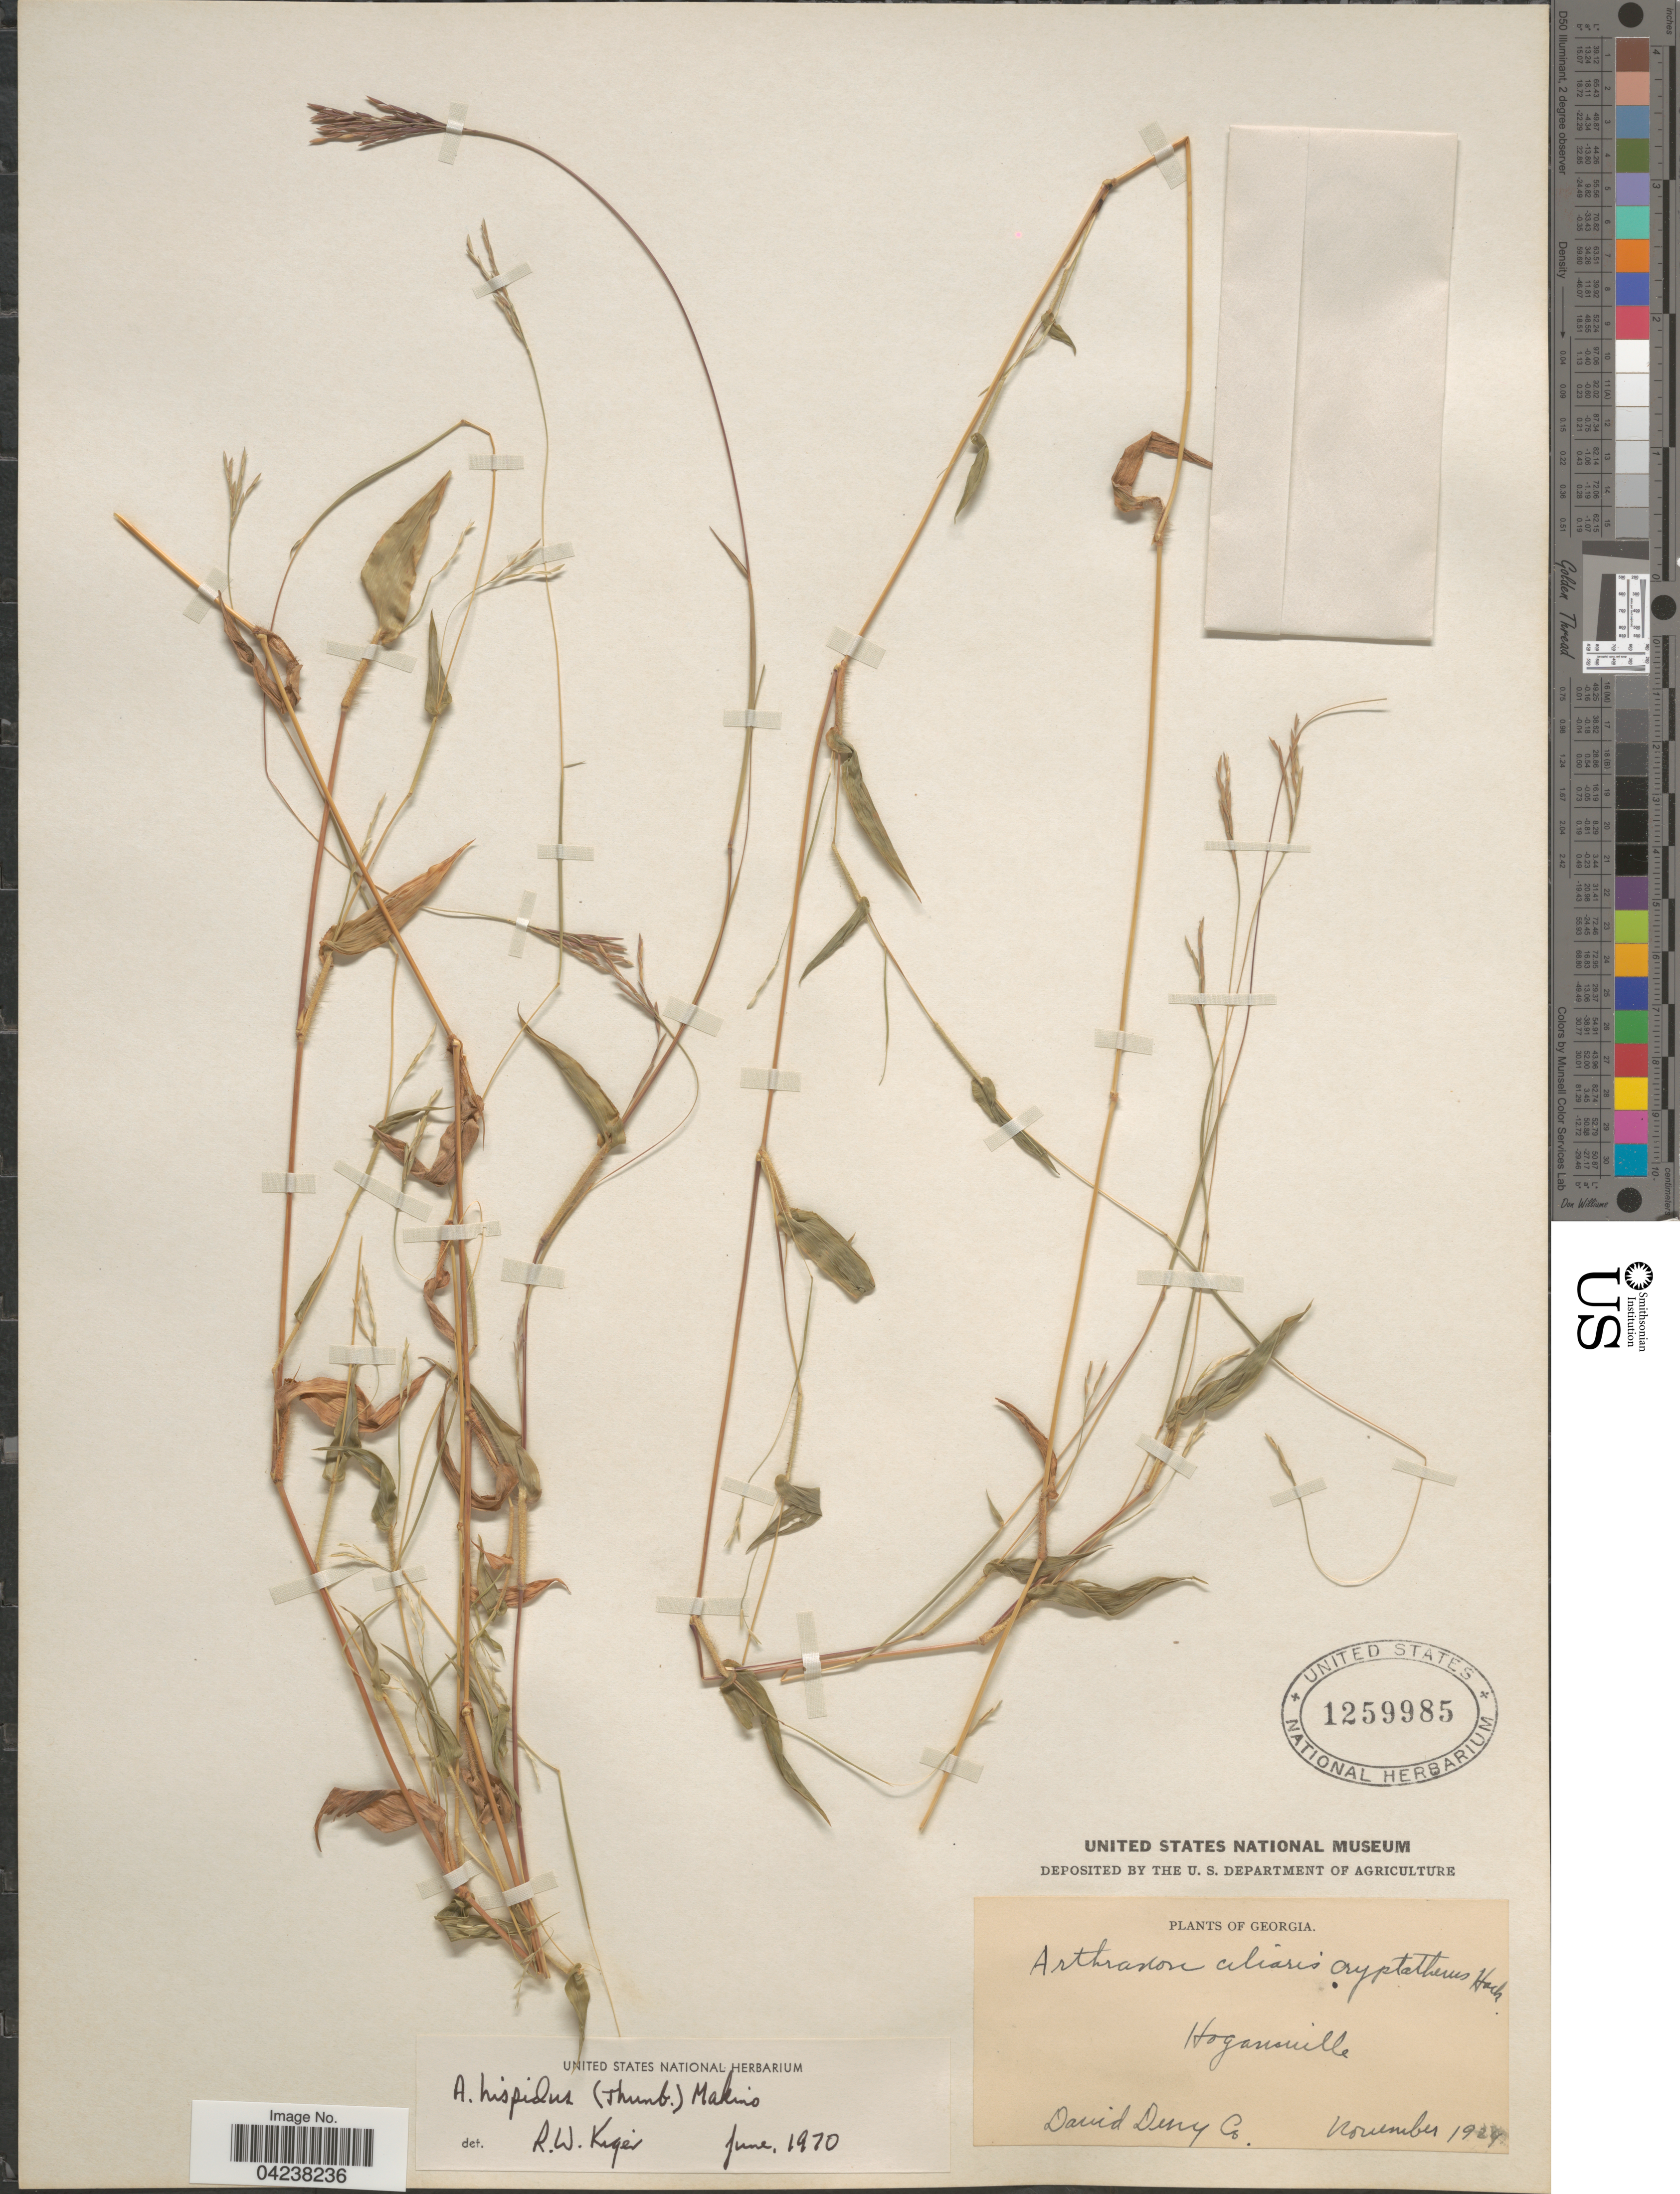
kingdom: Plantae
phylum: Tracheophyta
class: Liliopsida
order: Poales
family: Poaceae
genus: Arthraxon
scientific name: Arthraxon hispidus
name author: (Thunb.) Makino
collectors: D. Deny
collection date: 1924-11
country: United States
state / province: Georgia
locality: Hogansville.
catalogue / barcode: US 1259985